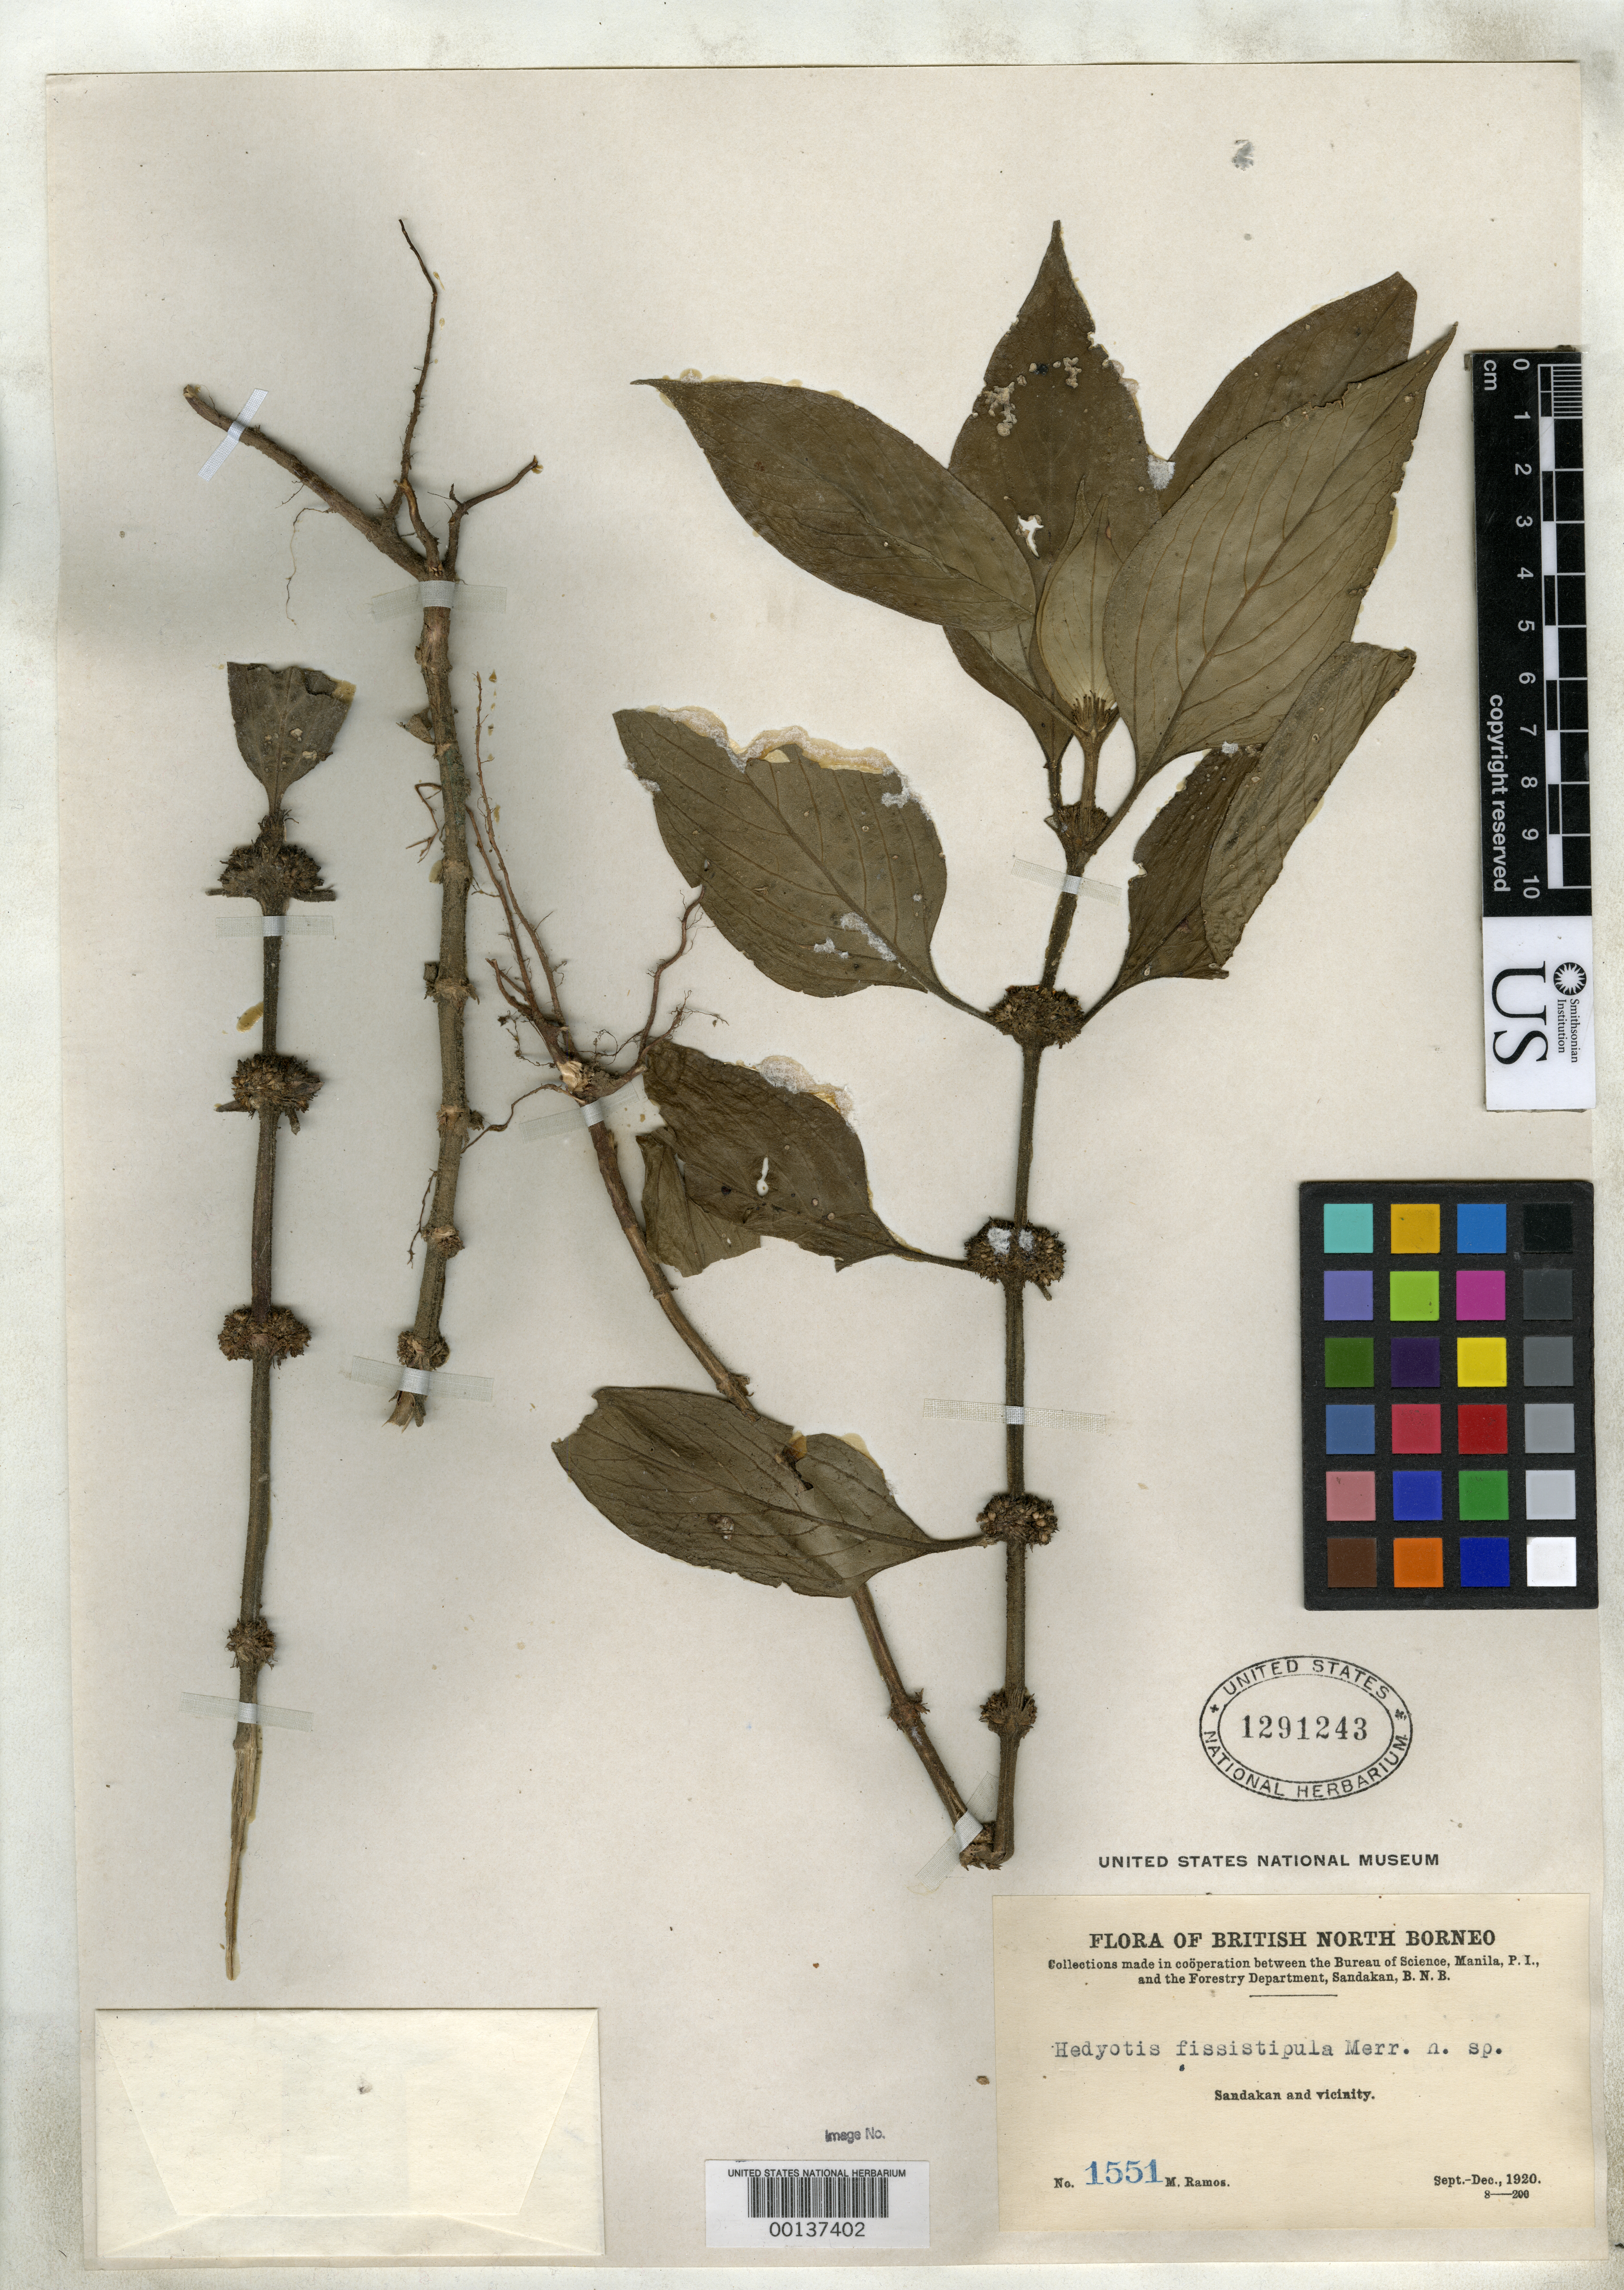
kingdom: Plantae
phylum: Tracheophyta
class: Magnoliopsida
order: Gentianales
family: Rubiaceae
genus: Hedyotis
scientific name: Hedyotis fissistipula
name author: Merr.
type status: Isotype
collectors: M. Ramos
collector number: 1551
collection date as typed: Sep 1920 to -- Dec 1920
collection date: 1920-09/1920-12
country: Malaysia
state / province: Sabah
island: Borneo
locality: Sandakan & vicinity.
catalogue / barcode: US 1291243